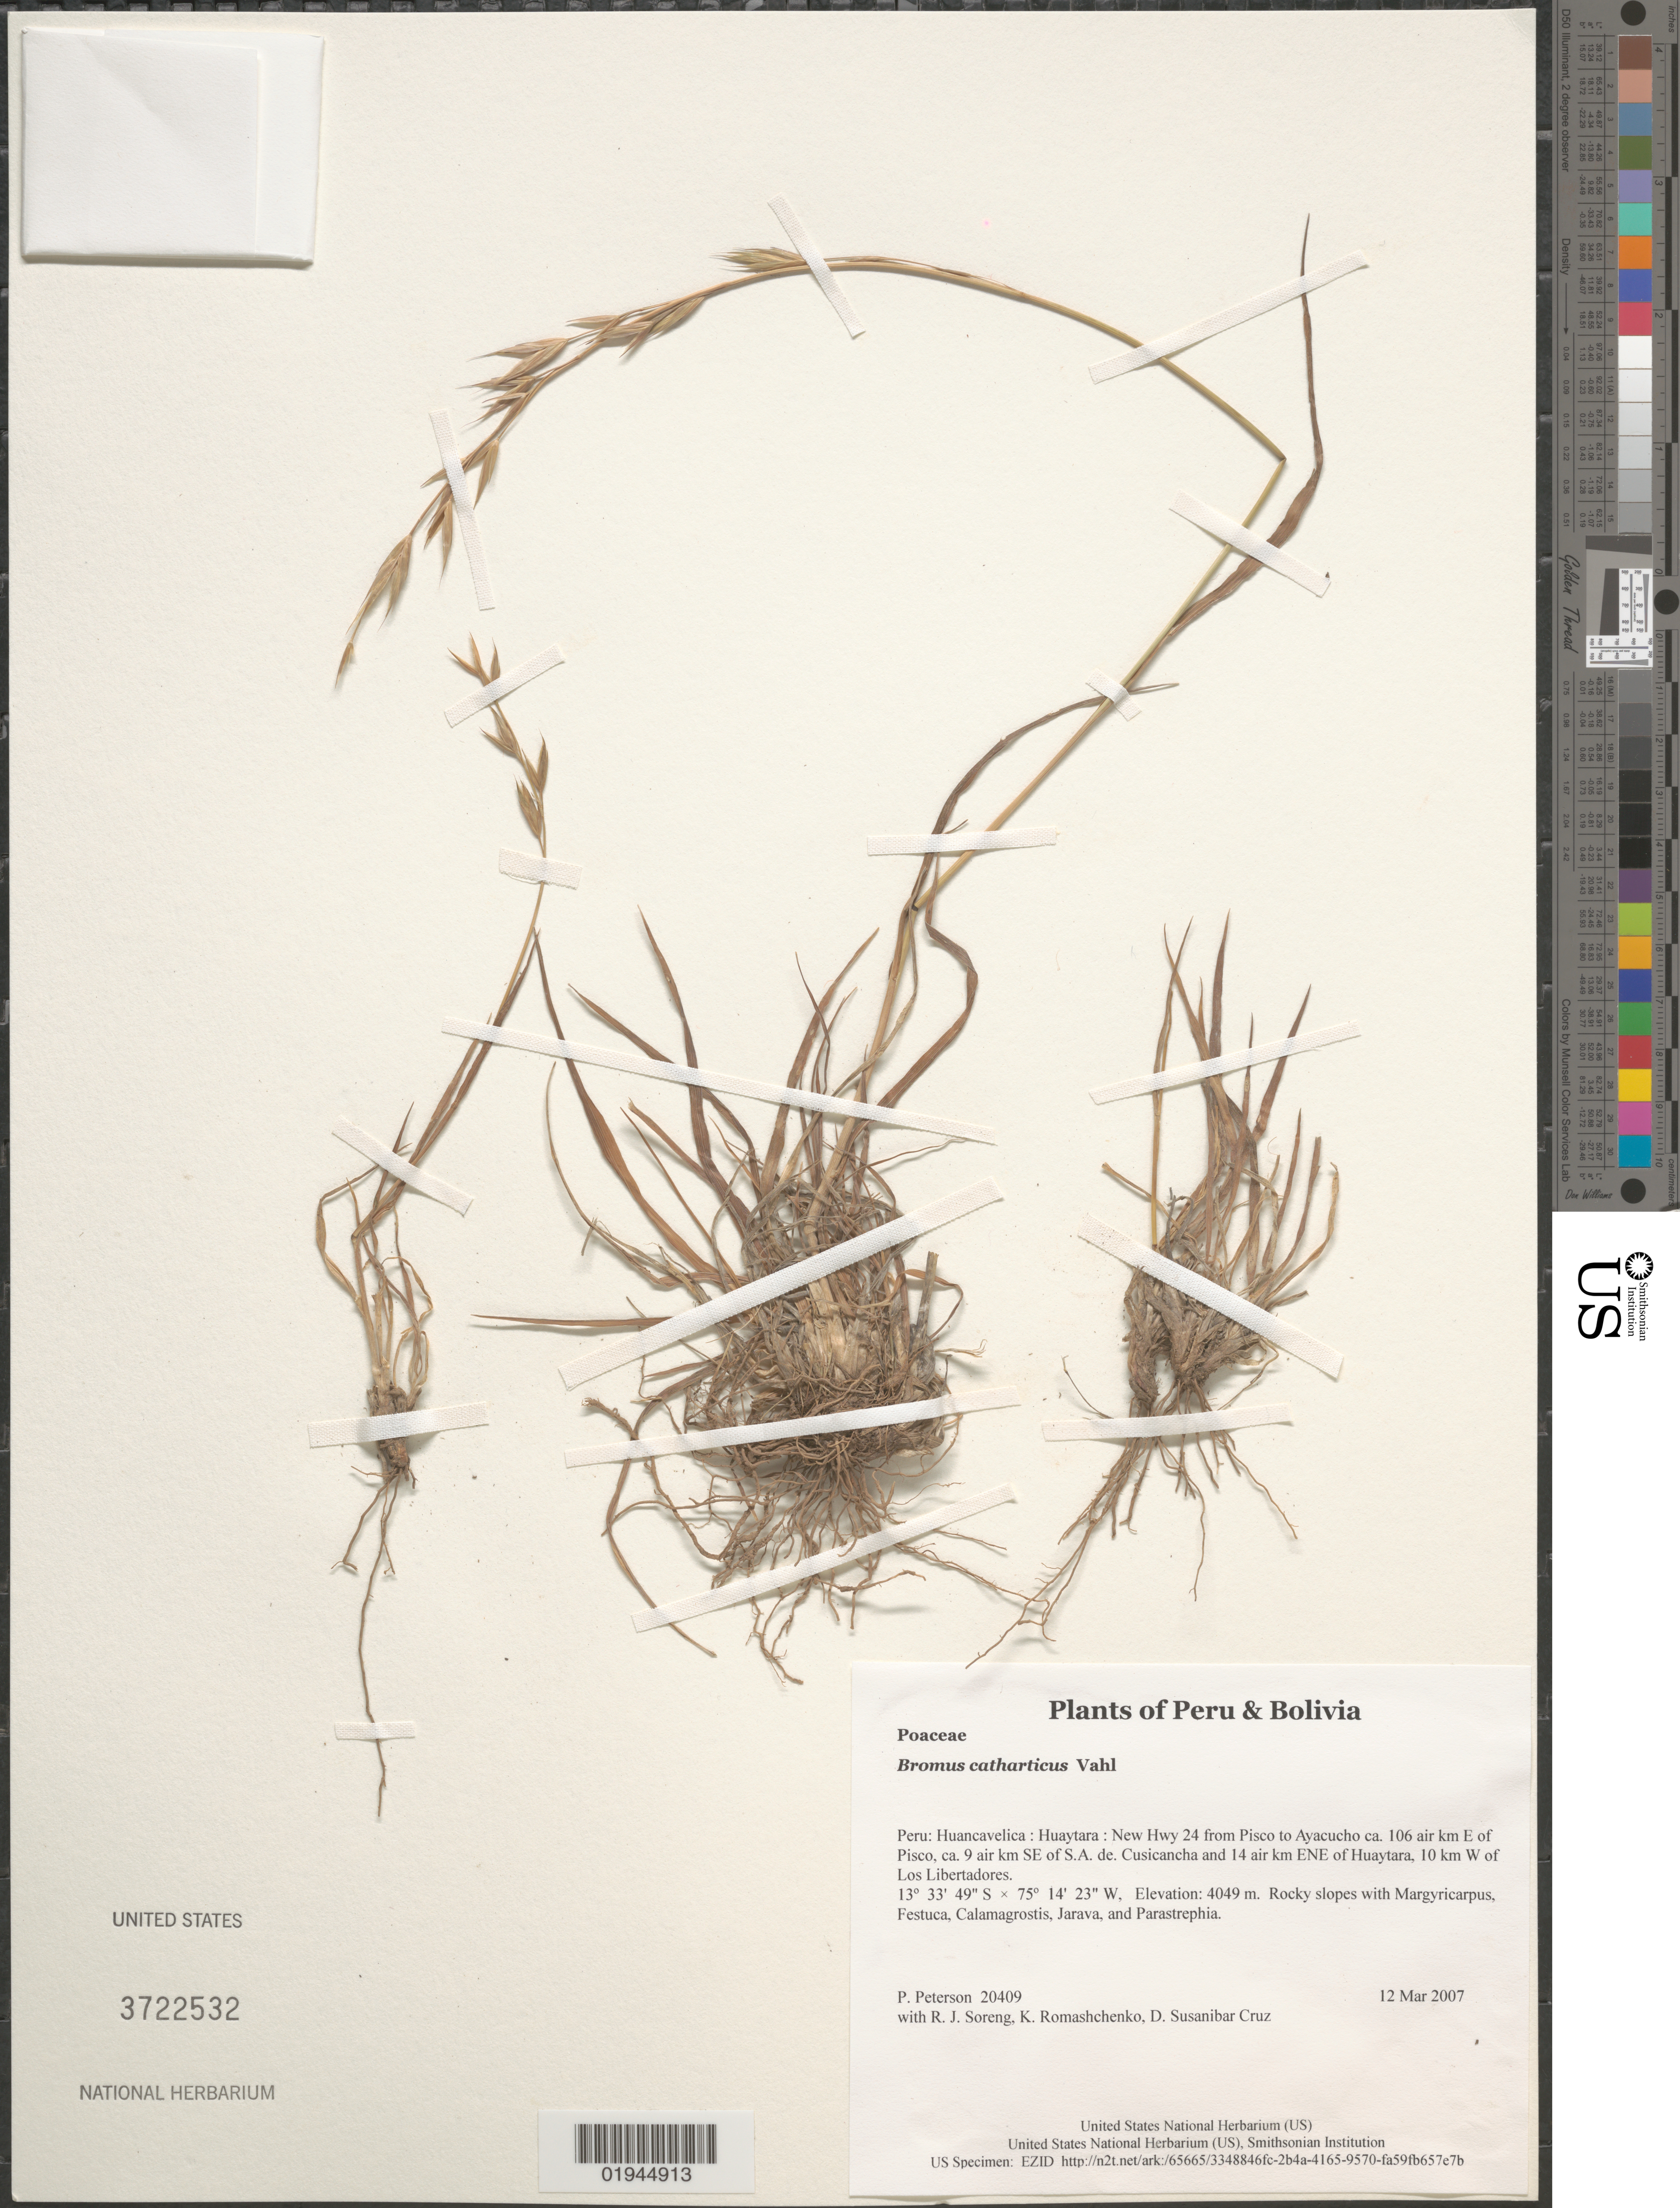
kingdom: Plantae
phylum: Tracheophyta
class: Liliopsida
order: Poales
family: Poaceae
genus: Bromus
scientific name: Bromus catharticus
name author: Vahl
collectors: P. M. Peterson, R. J. Soreng, K. Romashchenko & D. Susanibar Cruz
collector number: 20409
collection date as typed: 12 Mar 2007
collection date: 2007-03-12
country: Peru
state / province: Huancavelica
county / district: Huaytara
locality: New Hwy 24 from Pisco to Ayacucho ca. 106 air km E of Pisco, ca. 9 air km SE of S.A. de. Cusicancha and 14 air km ENE of Huaytara, 10 km W of Los Libertadores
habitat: Rocky slopes with Margyricarpus, Festuca, Calamagrostis, Jarava, and Parastrephia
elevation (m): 4049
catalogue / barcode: US 3722532